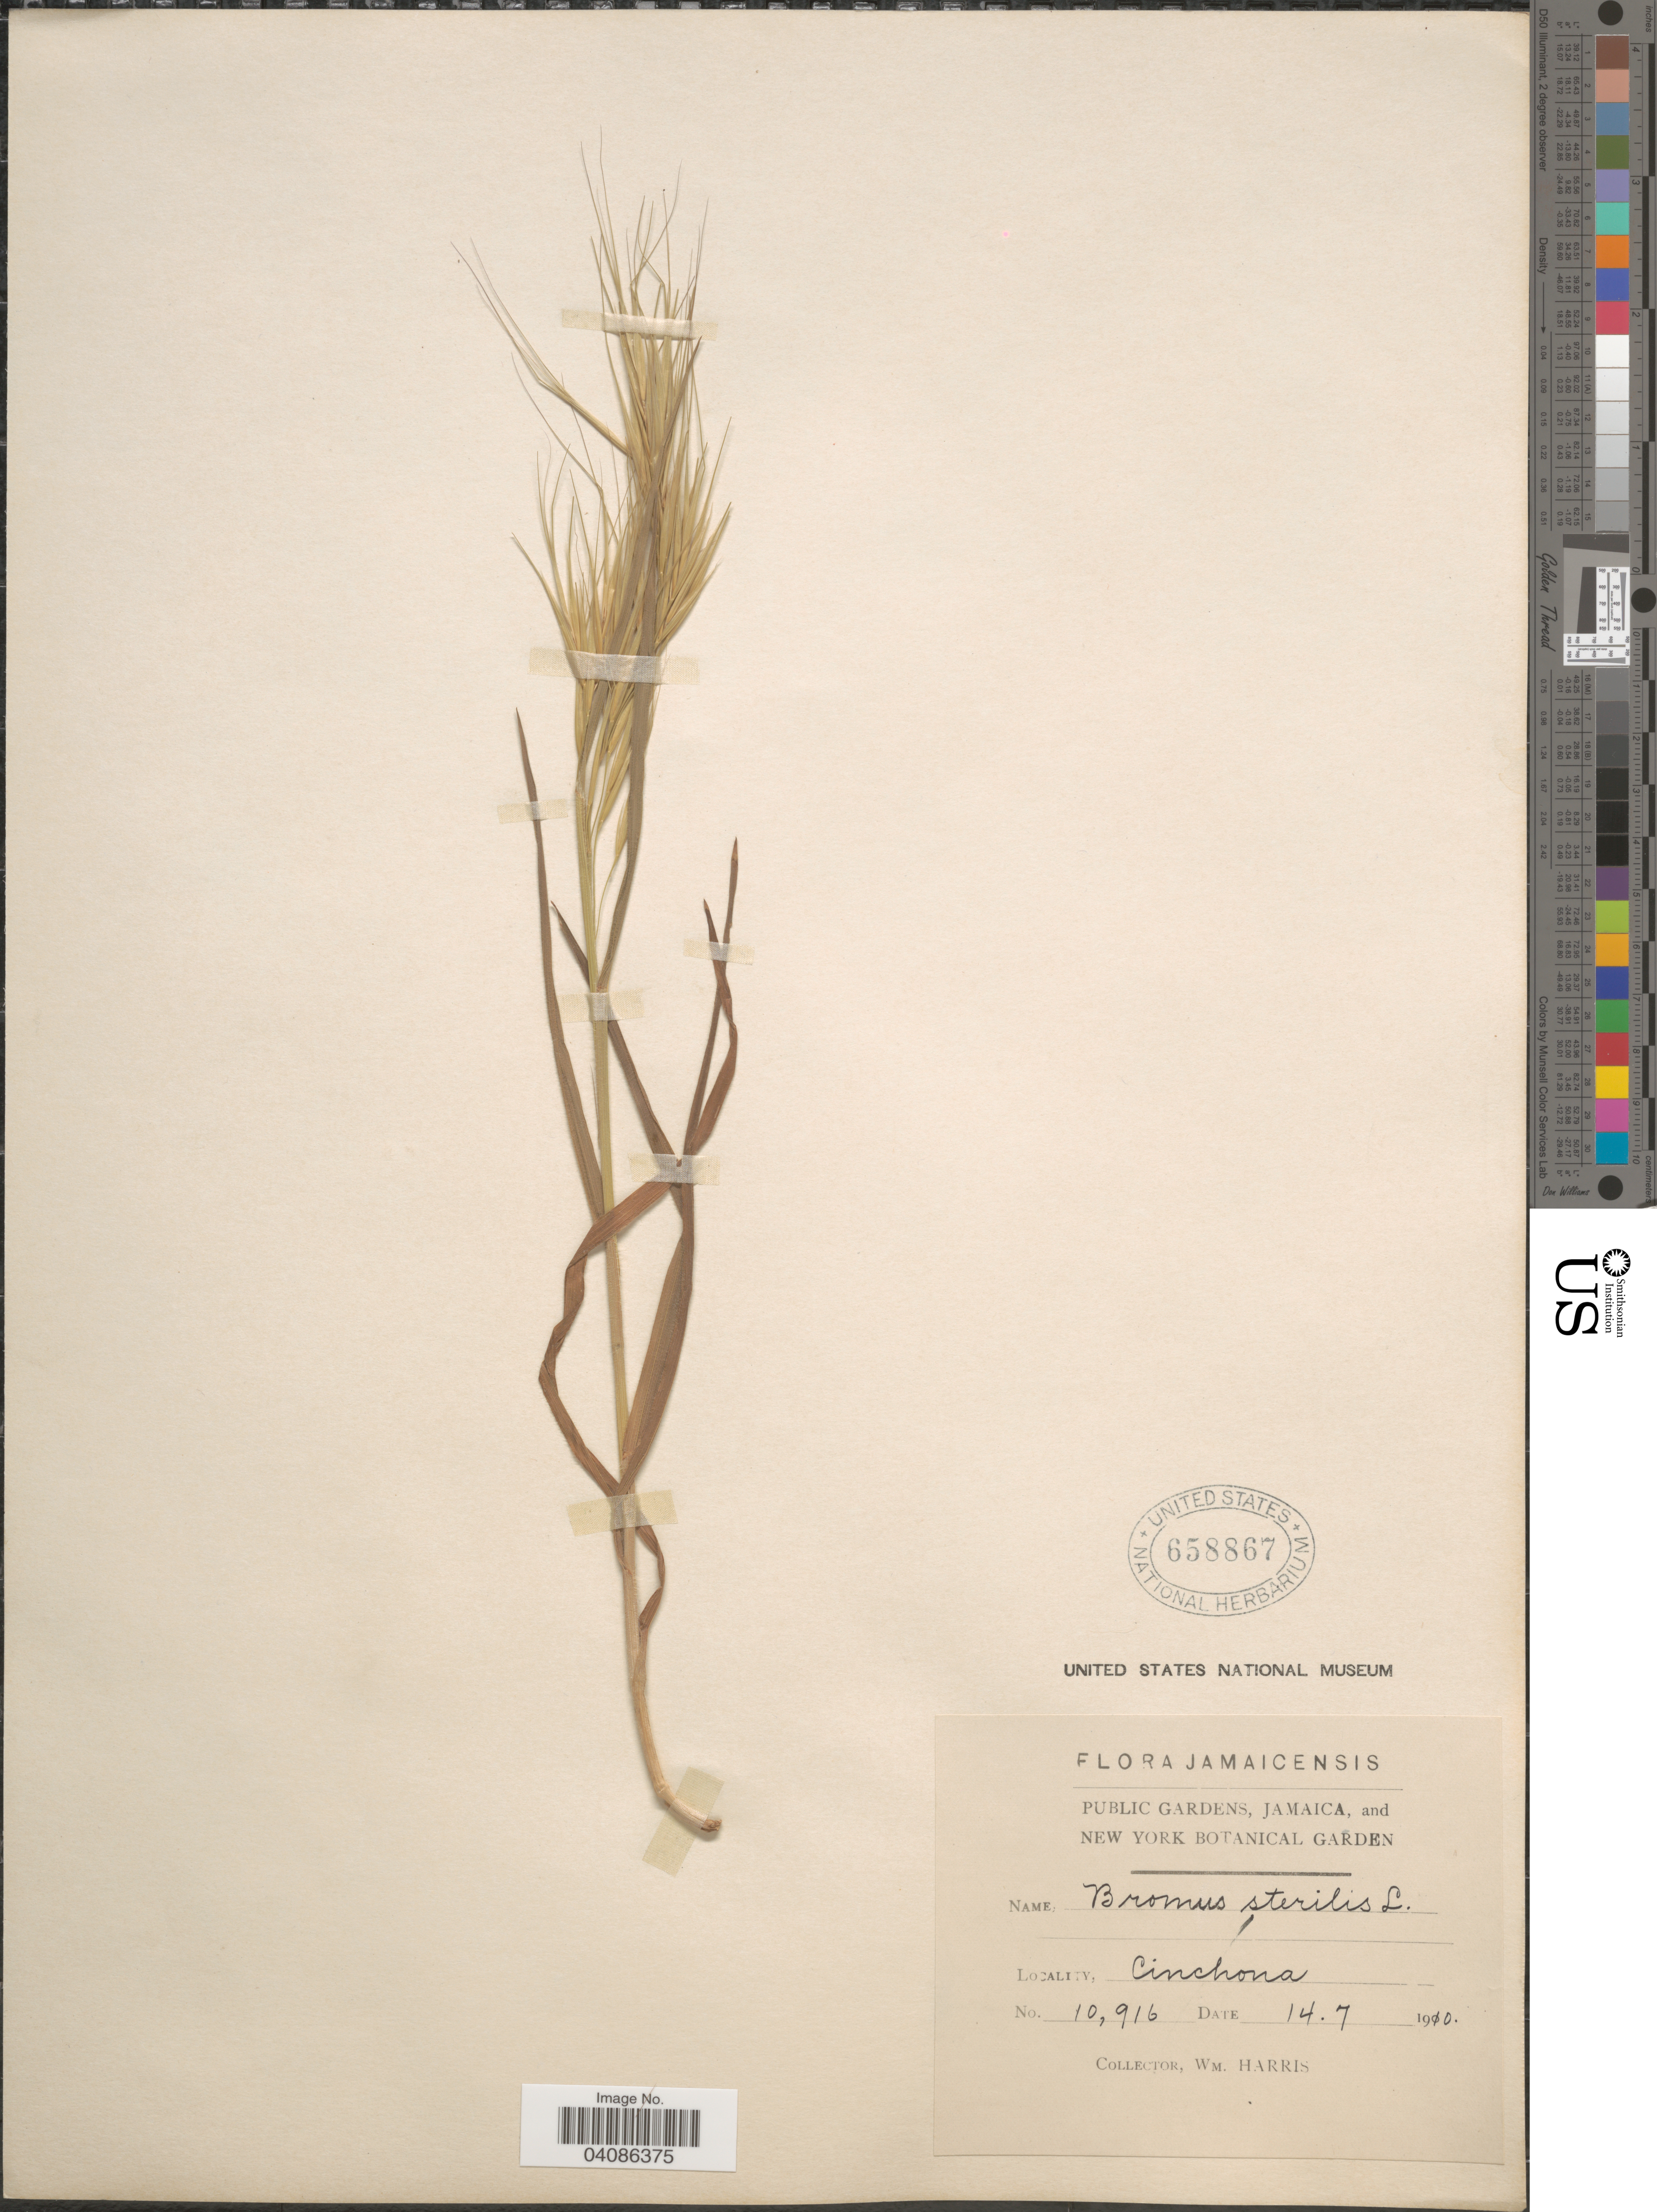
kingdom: Plantae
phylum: Tracheophyta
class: Liliopsida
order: Poales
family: Poaceae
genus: Bromus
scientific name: Bromus sterilis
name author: L.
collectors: W. H. Harris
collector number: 10916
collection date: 1910-07-14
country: Jamaica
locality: Cinchona.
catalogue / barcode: US 658867